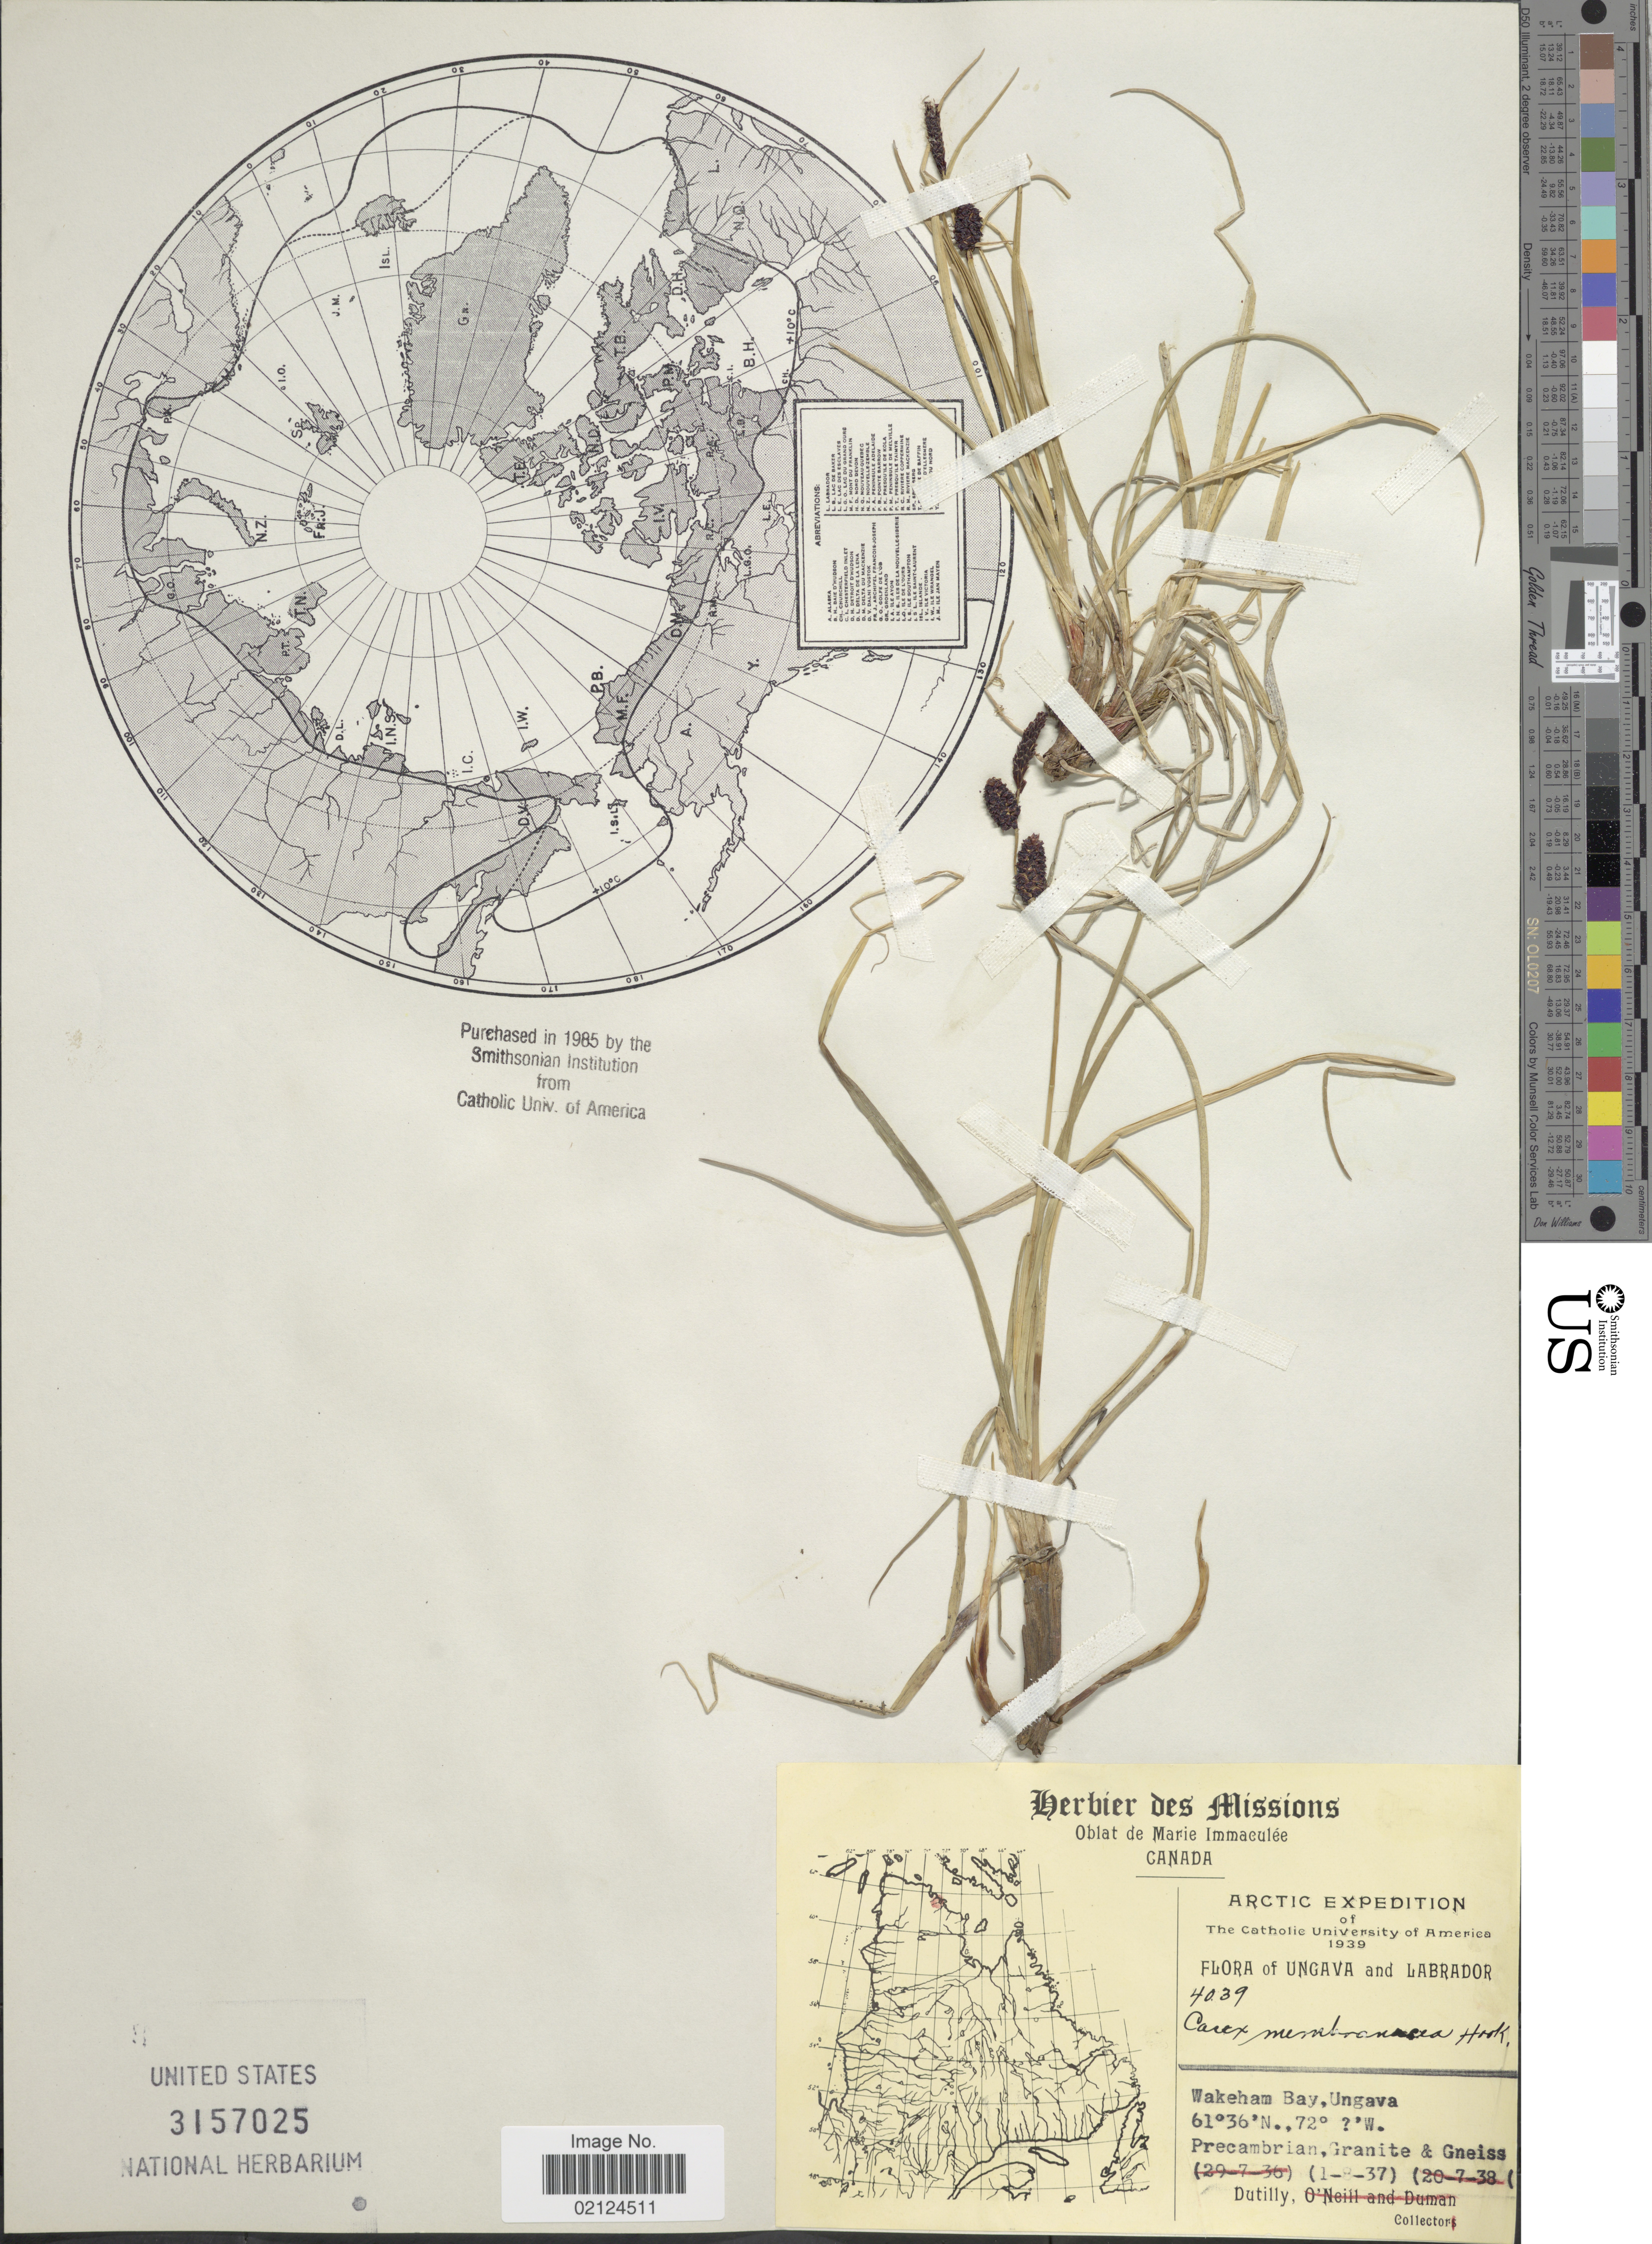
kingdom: Plantae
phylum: Tracheophyta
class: Liliopsida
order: Poales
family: Cyperaceae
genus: Carex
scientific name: Carex membranacea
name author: Hook.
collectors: -. Dutilly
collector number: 4039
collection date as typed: Transcribed d/m/y: 1/8/37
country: Canada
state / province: Quebec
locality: Ungava and Labrador [unsure placement] Wakeham Bay, Ungava. Arctic.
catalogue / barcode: US 3157025